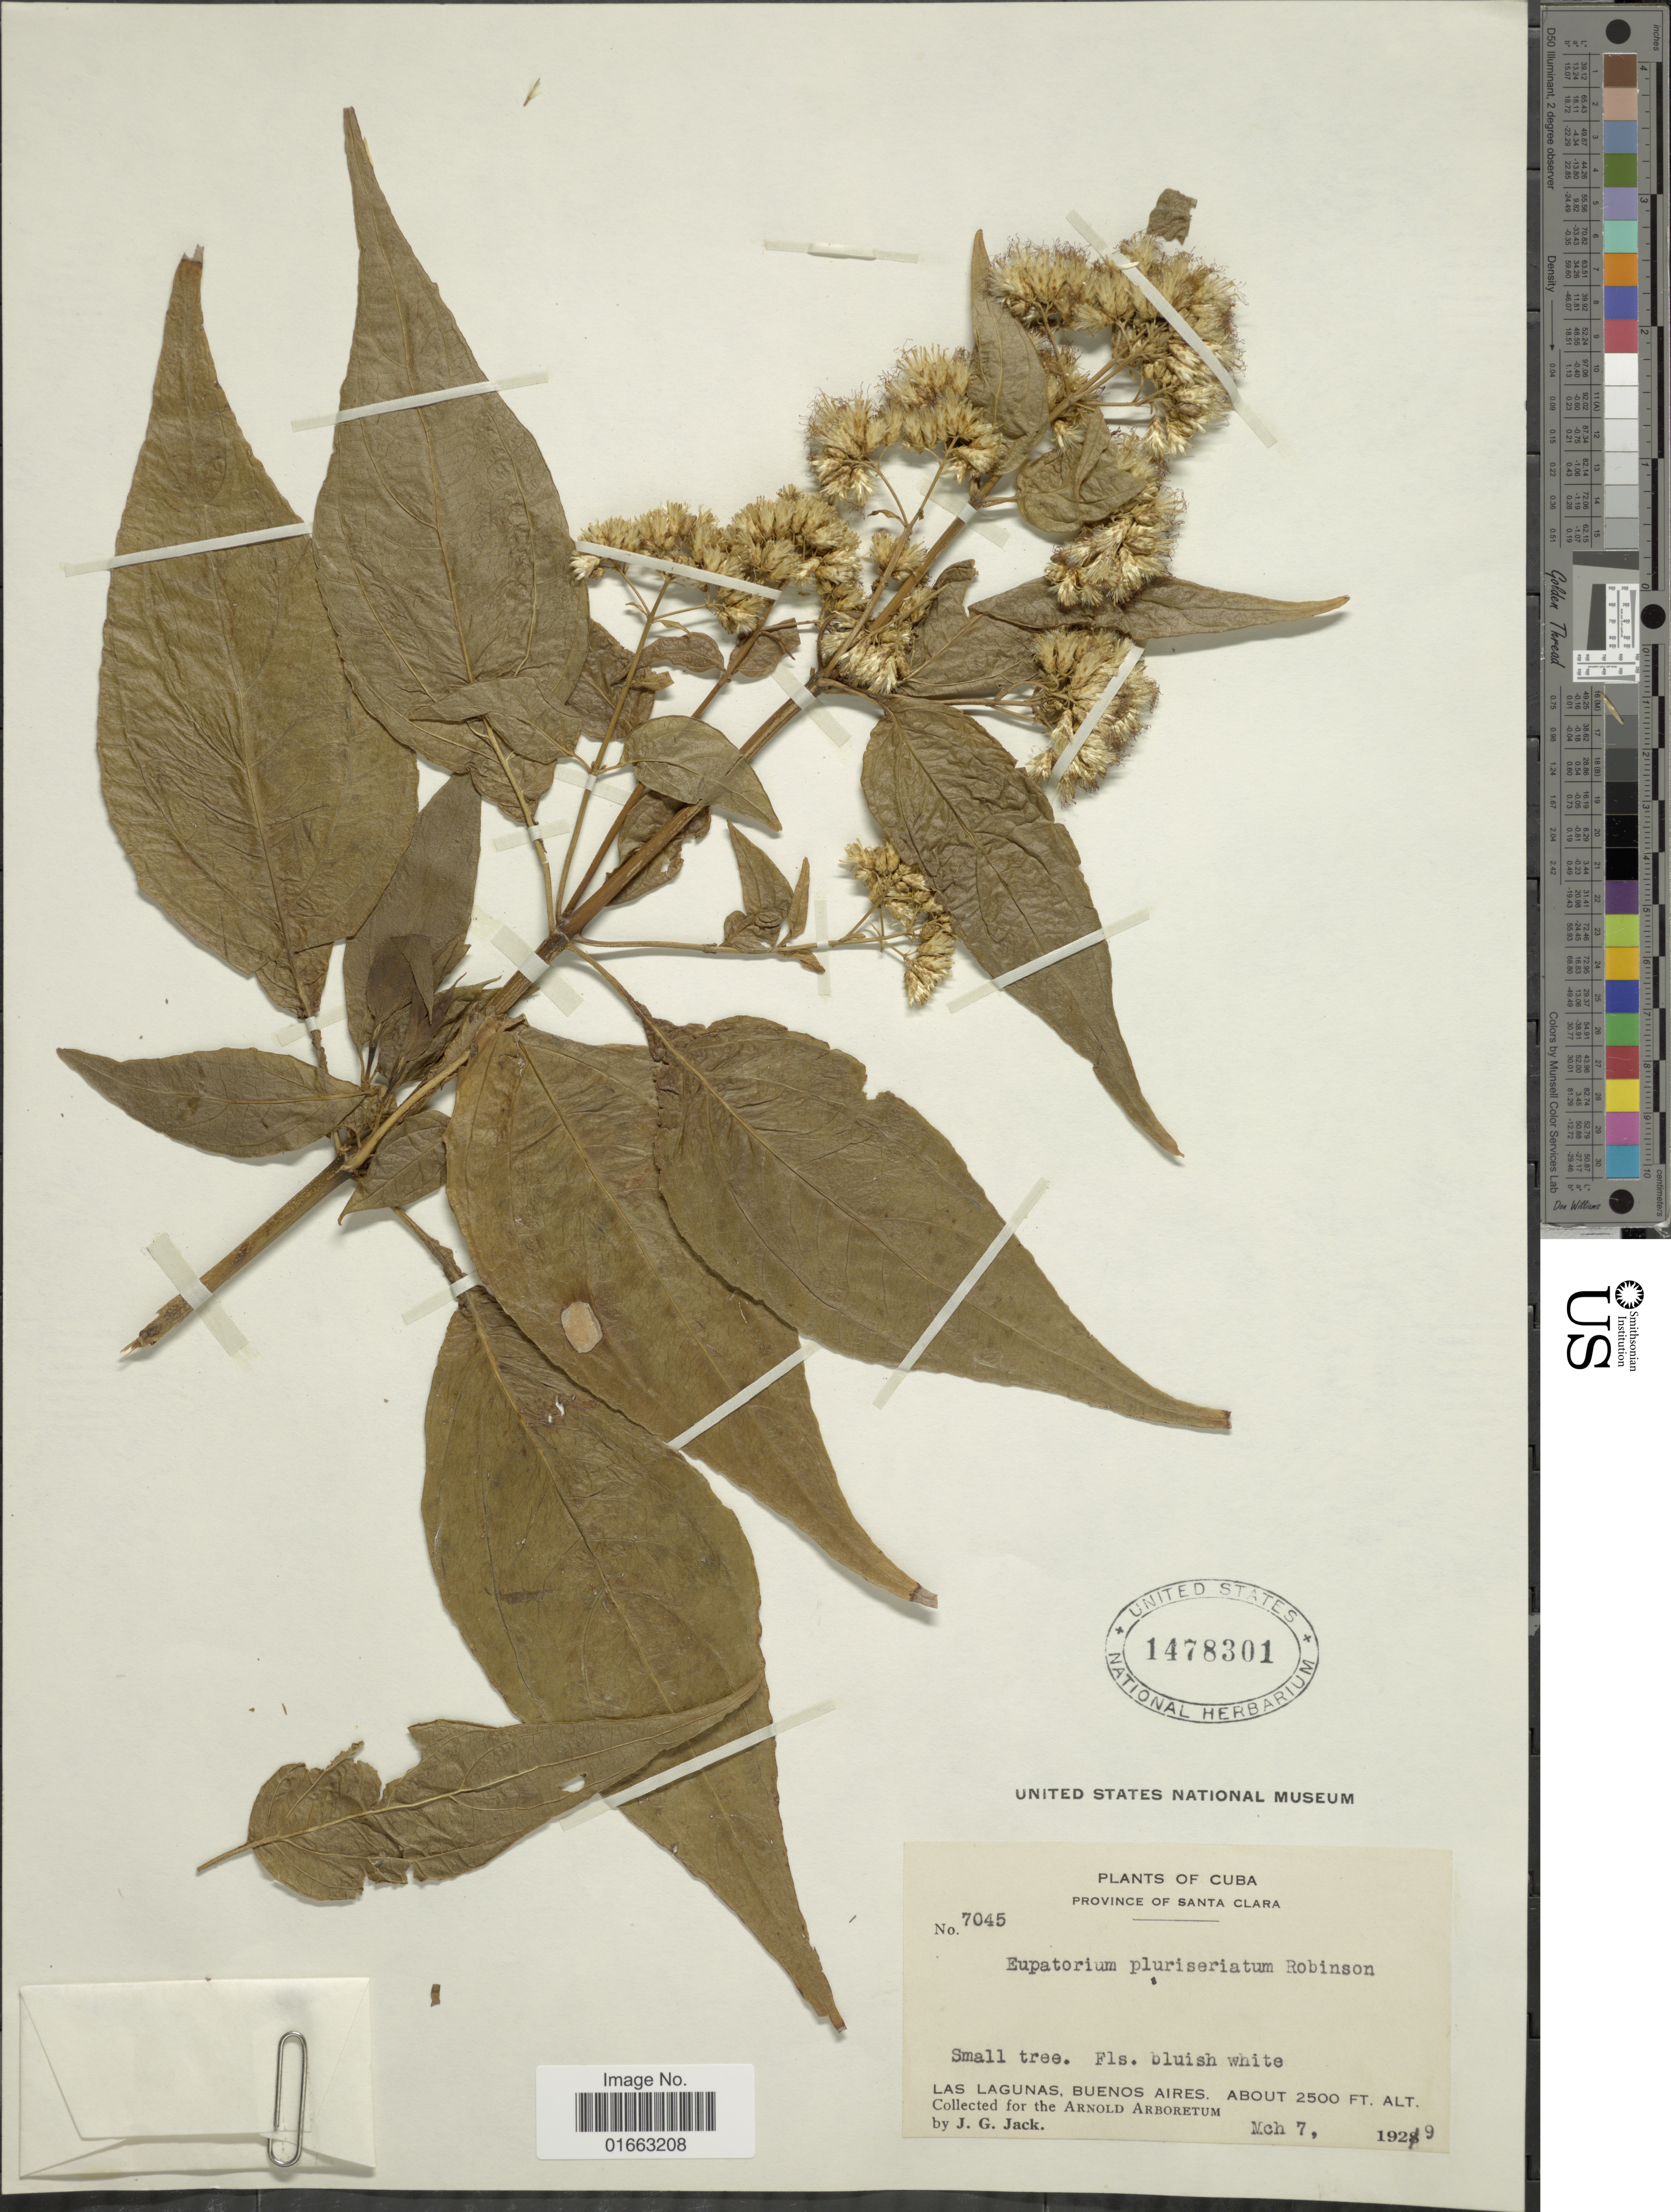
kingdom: Plantae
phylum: Tracheophyta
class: Magnoliopsida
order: Asterales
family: Asteraceae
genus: Urbananthus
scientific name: Urbananthus pluriseriatus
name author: (B.L. Rob.) R.M. King & H. Rob.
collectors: J. G. Jack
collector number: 7045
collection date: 1929-03-07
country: Cuba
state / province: Las Villas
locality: Province of Santa Clara, Las Luganas, Buenos Aires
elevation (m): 762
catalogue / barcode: US 1478301